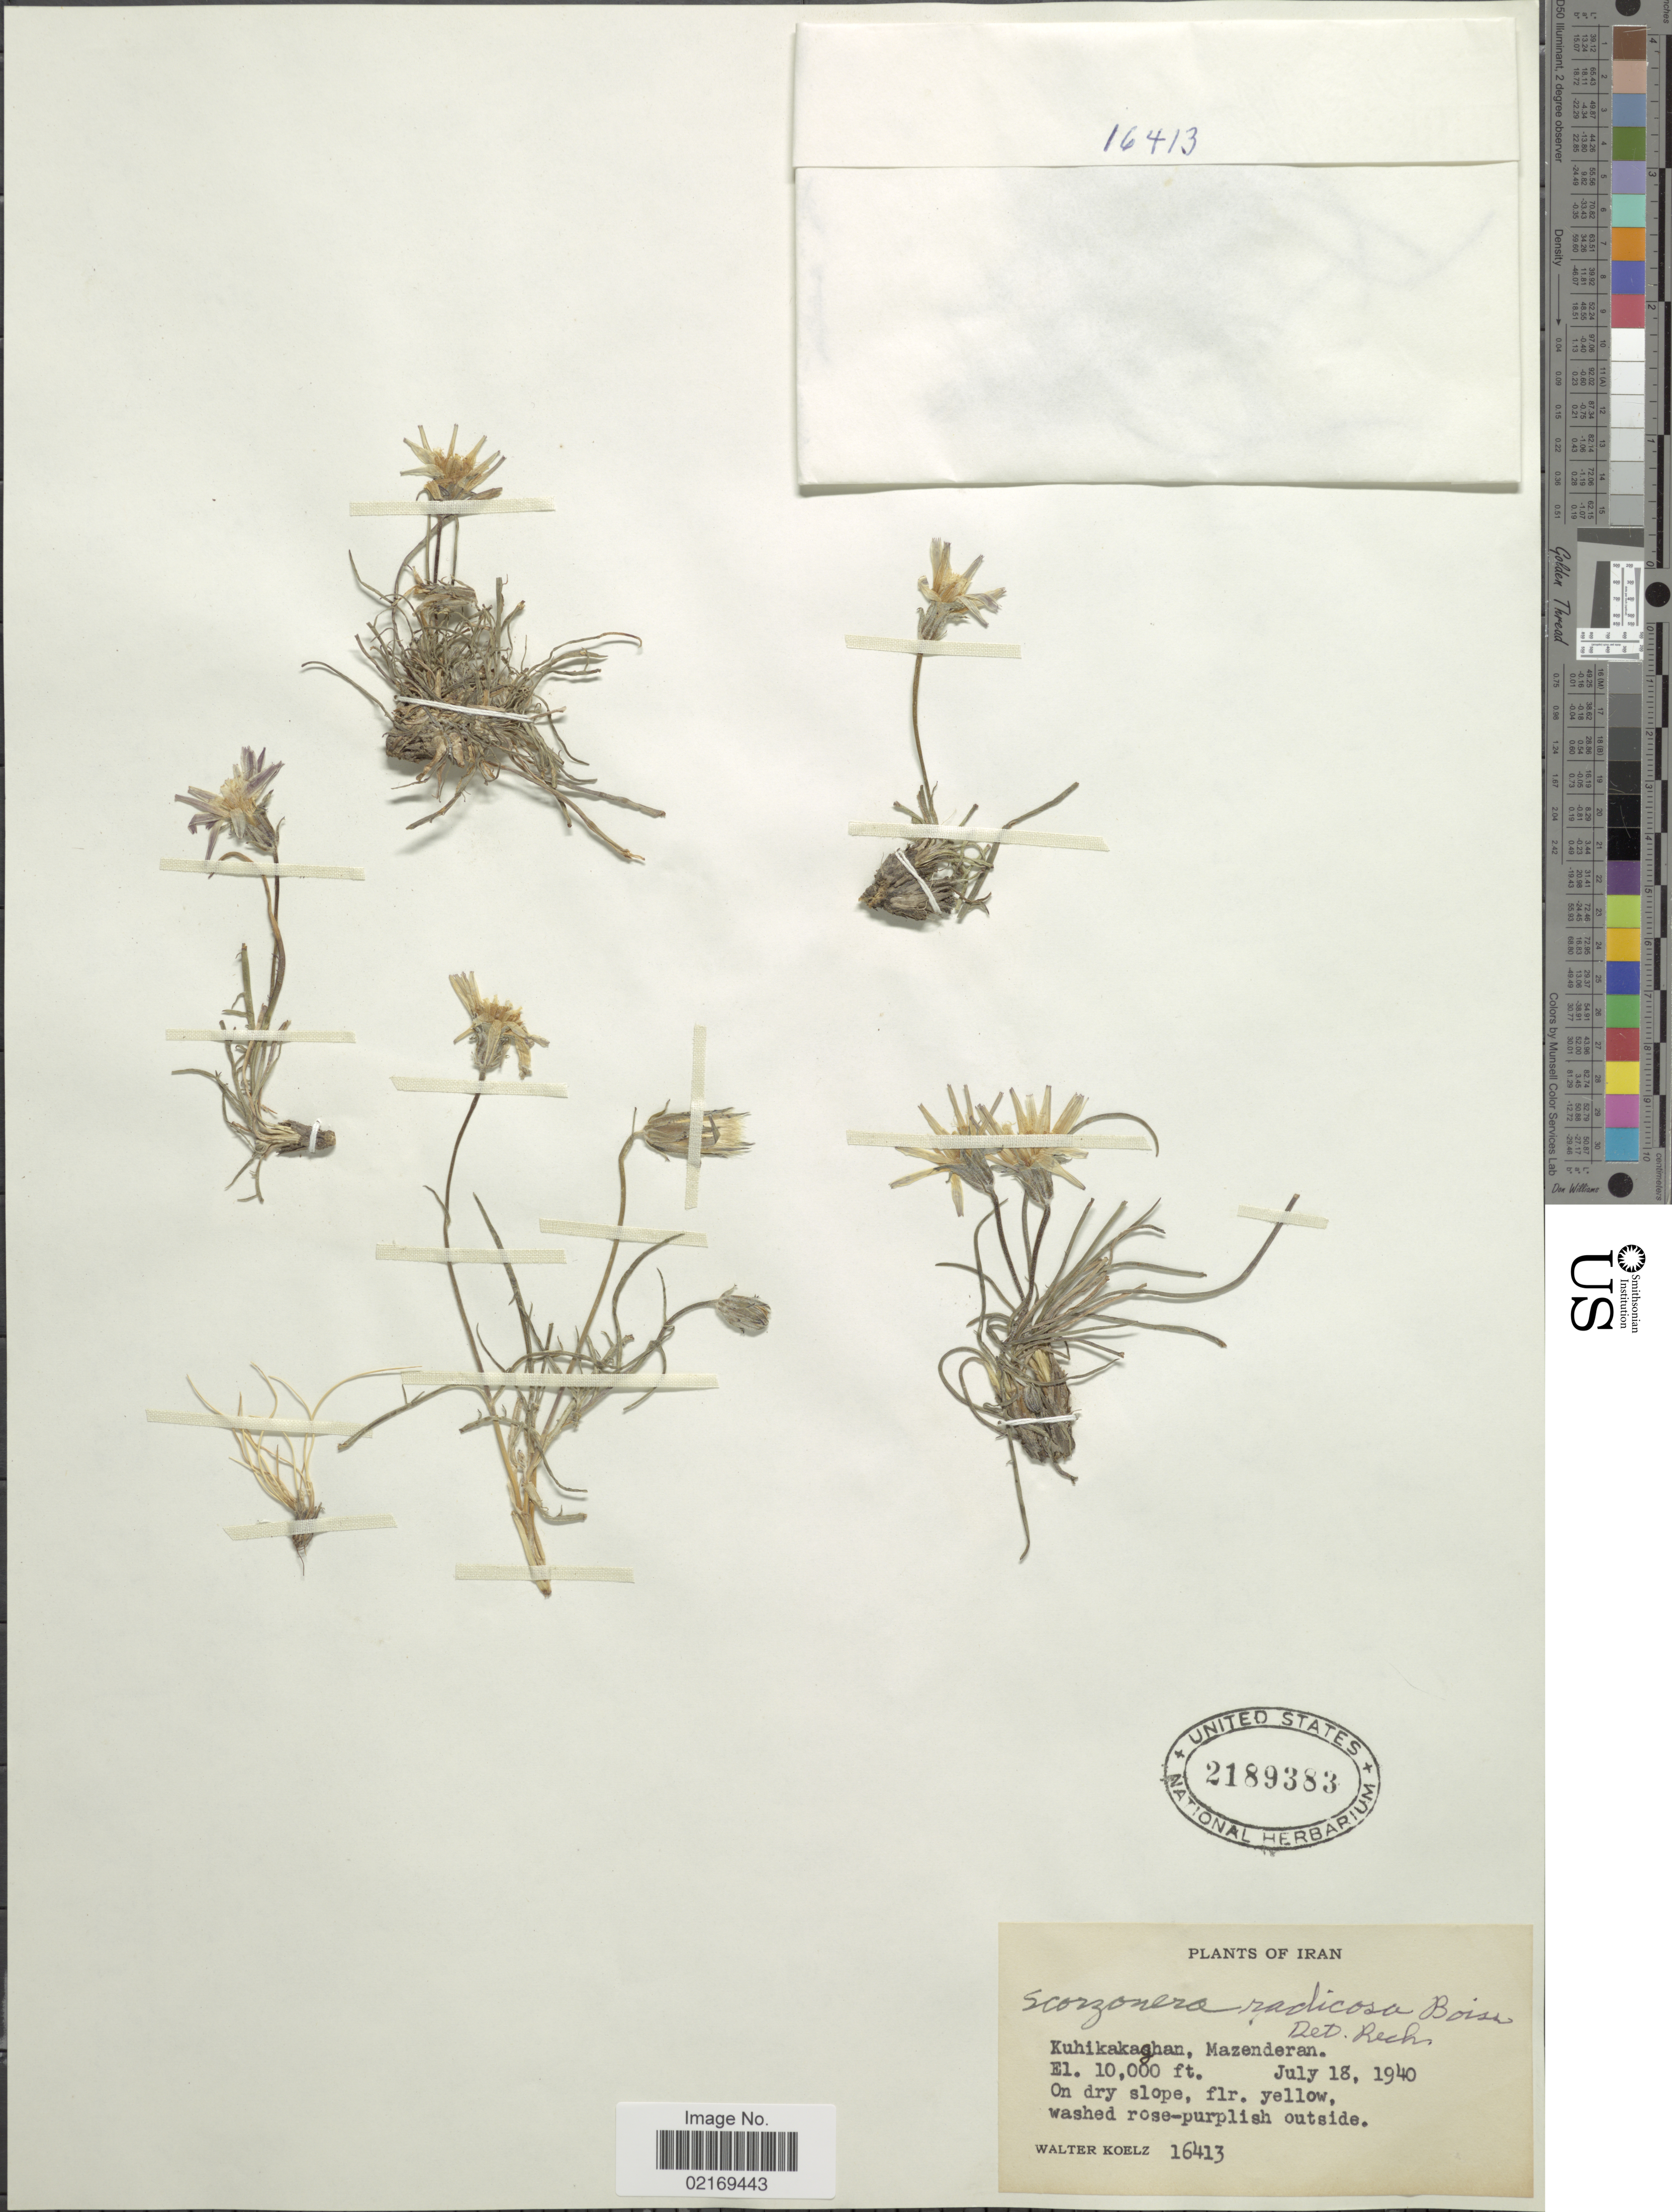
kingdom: Plantae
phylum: Tracheophyta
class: Magnoliopsida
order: Asterales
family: Asteraceae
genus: Podospermum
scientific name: Podospermum radicosum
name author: (Boiss.) Gemeinholzer & Greuter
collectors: W. N. Koelz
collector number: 16413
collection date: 1940-07-18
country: Afghanistan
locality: Kuhikakaghan, Mazenderan, on dry slope.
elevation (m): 3048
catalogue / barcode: US 2189383